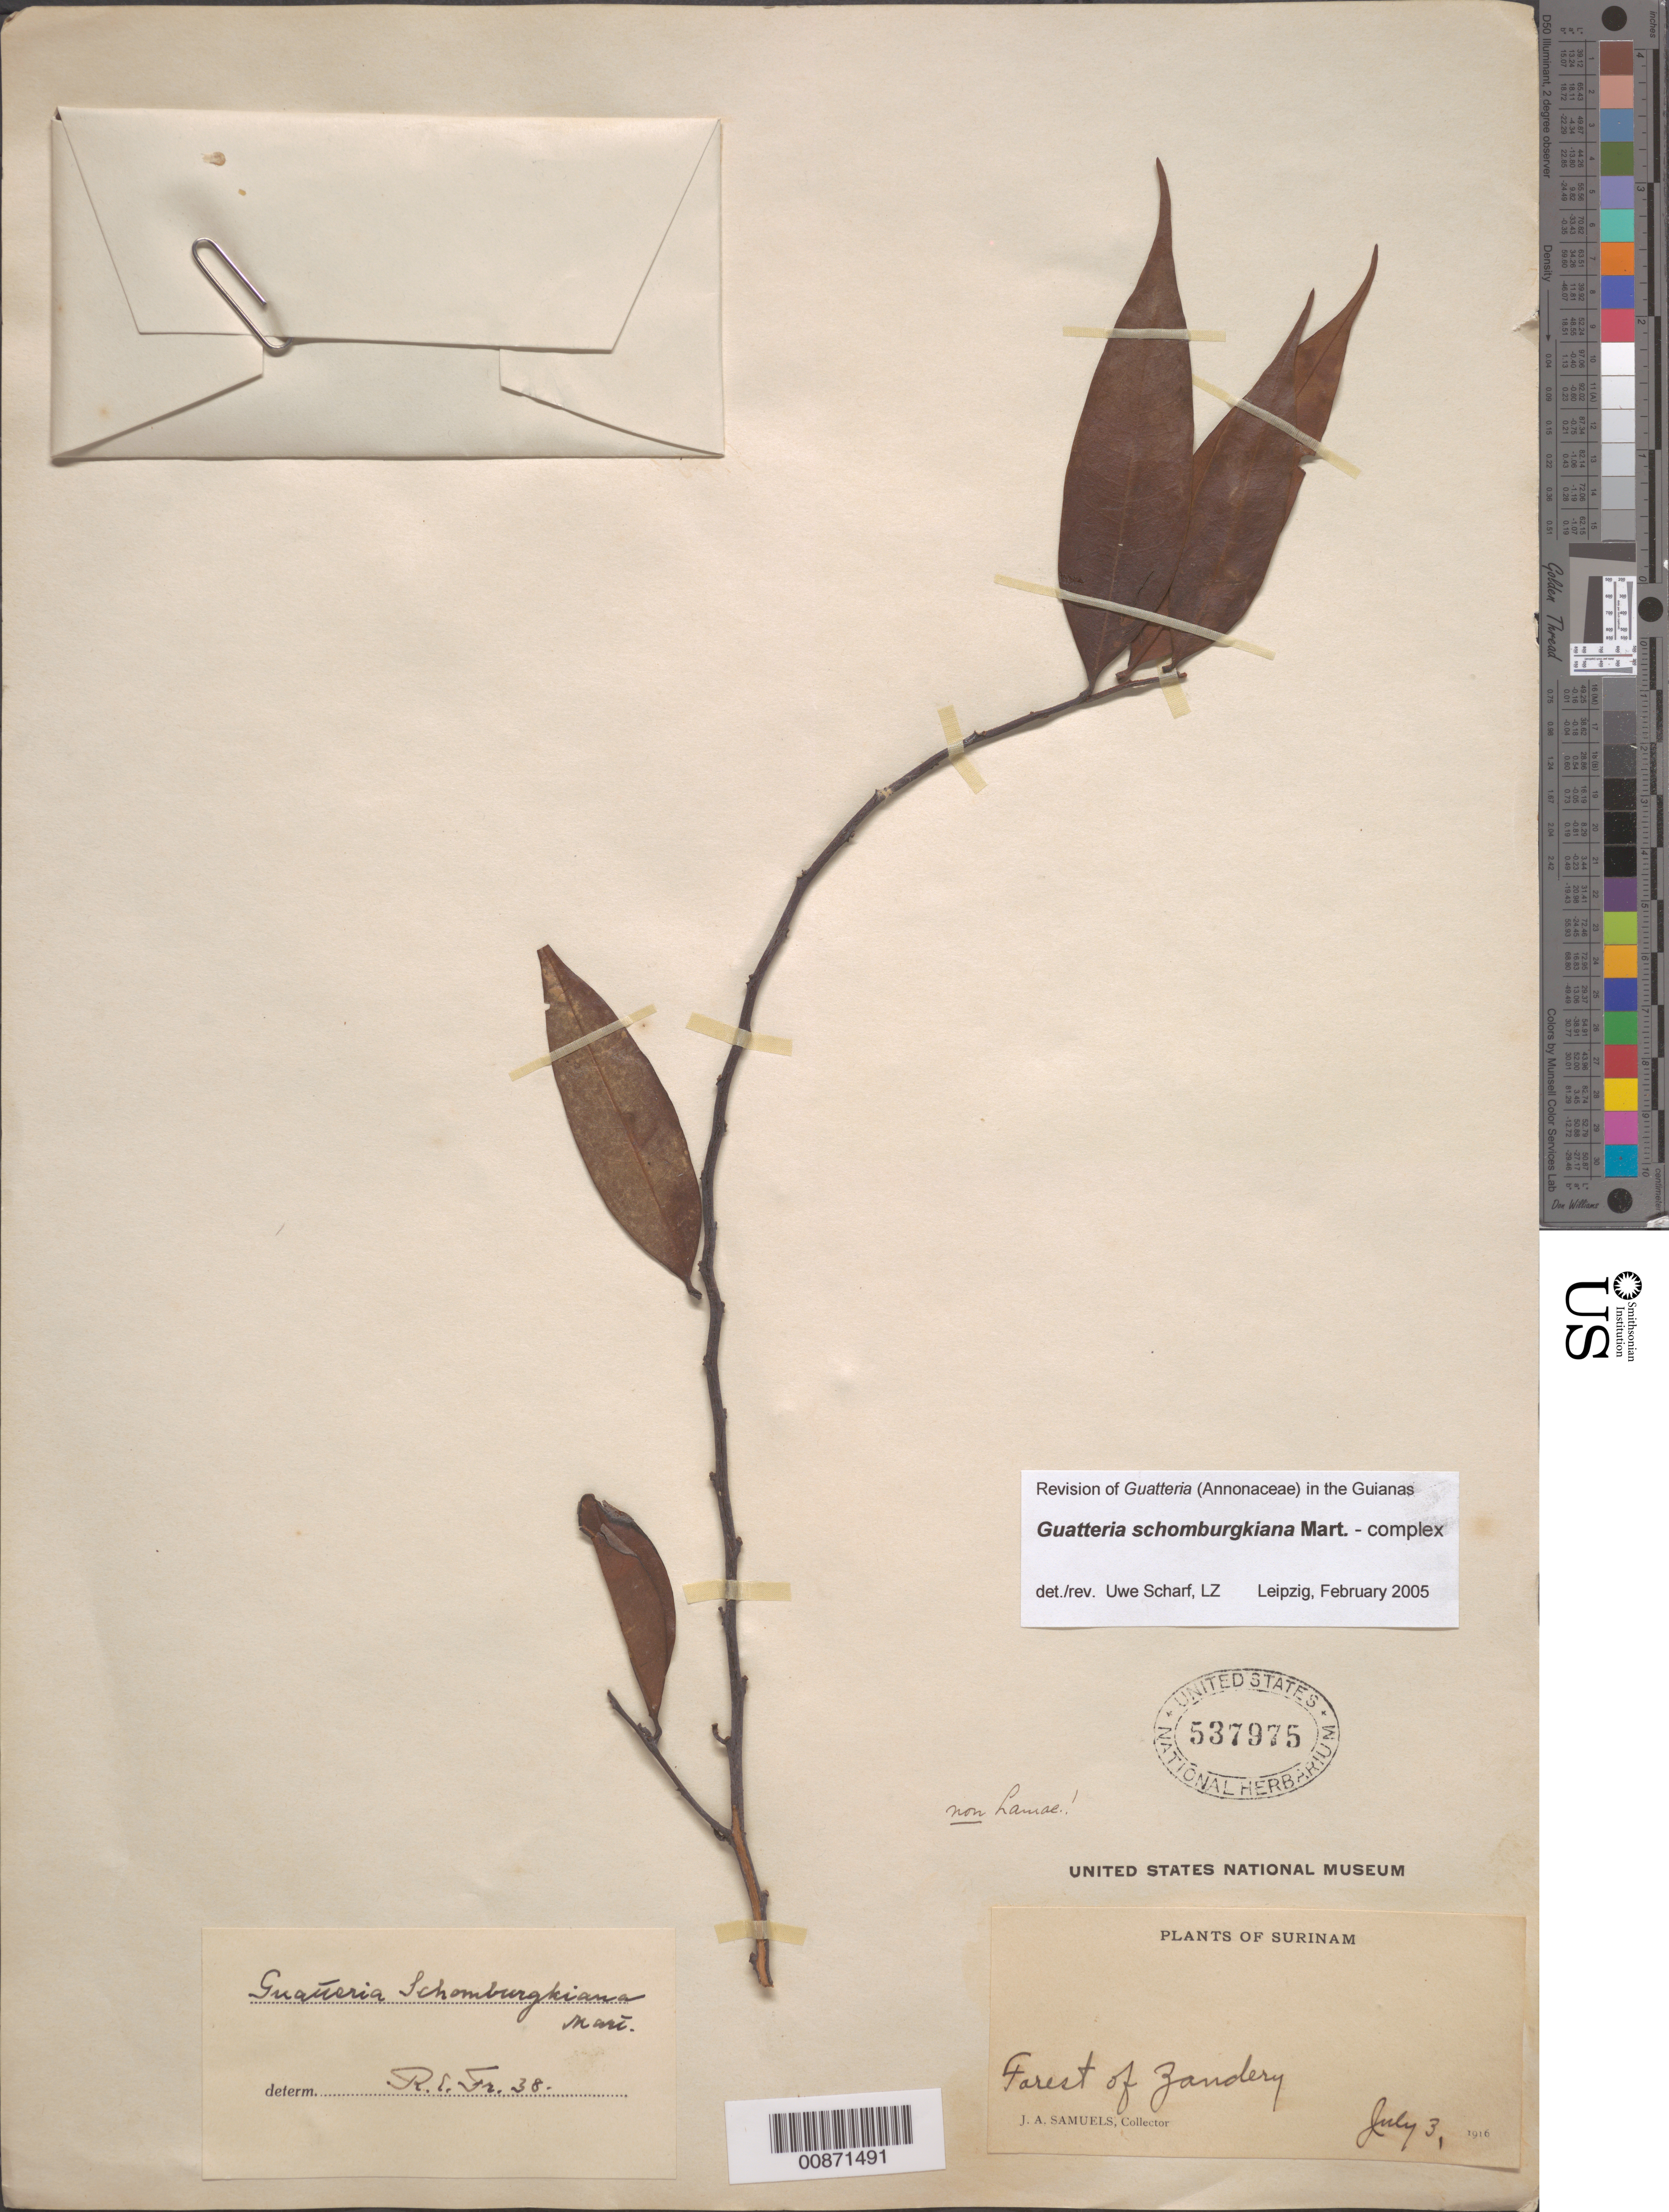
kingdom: Plantae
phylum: Tracheophyta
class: Magnoliopsida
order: Magnoliales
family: Annonaceae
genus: Guatteria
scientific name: Guatteria schomburgkiana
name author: Mart.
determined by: Scharf, U.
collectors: J. A. Samuels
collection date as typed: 3-Jul-16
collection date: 1916-07-03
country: Suriname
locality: Forest of Zandery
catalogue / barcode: US 537975